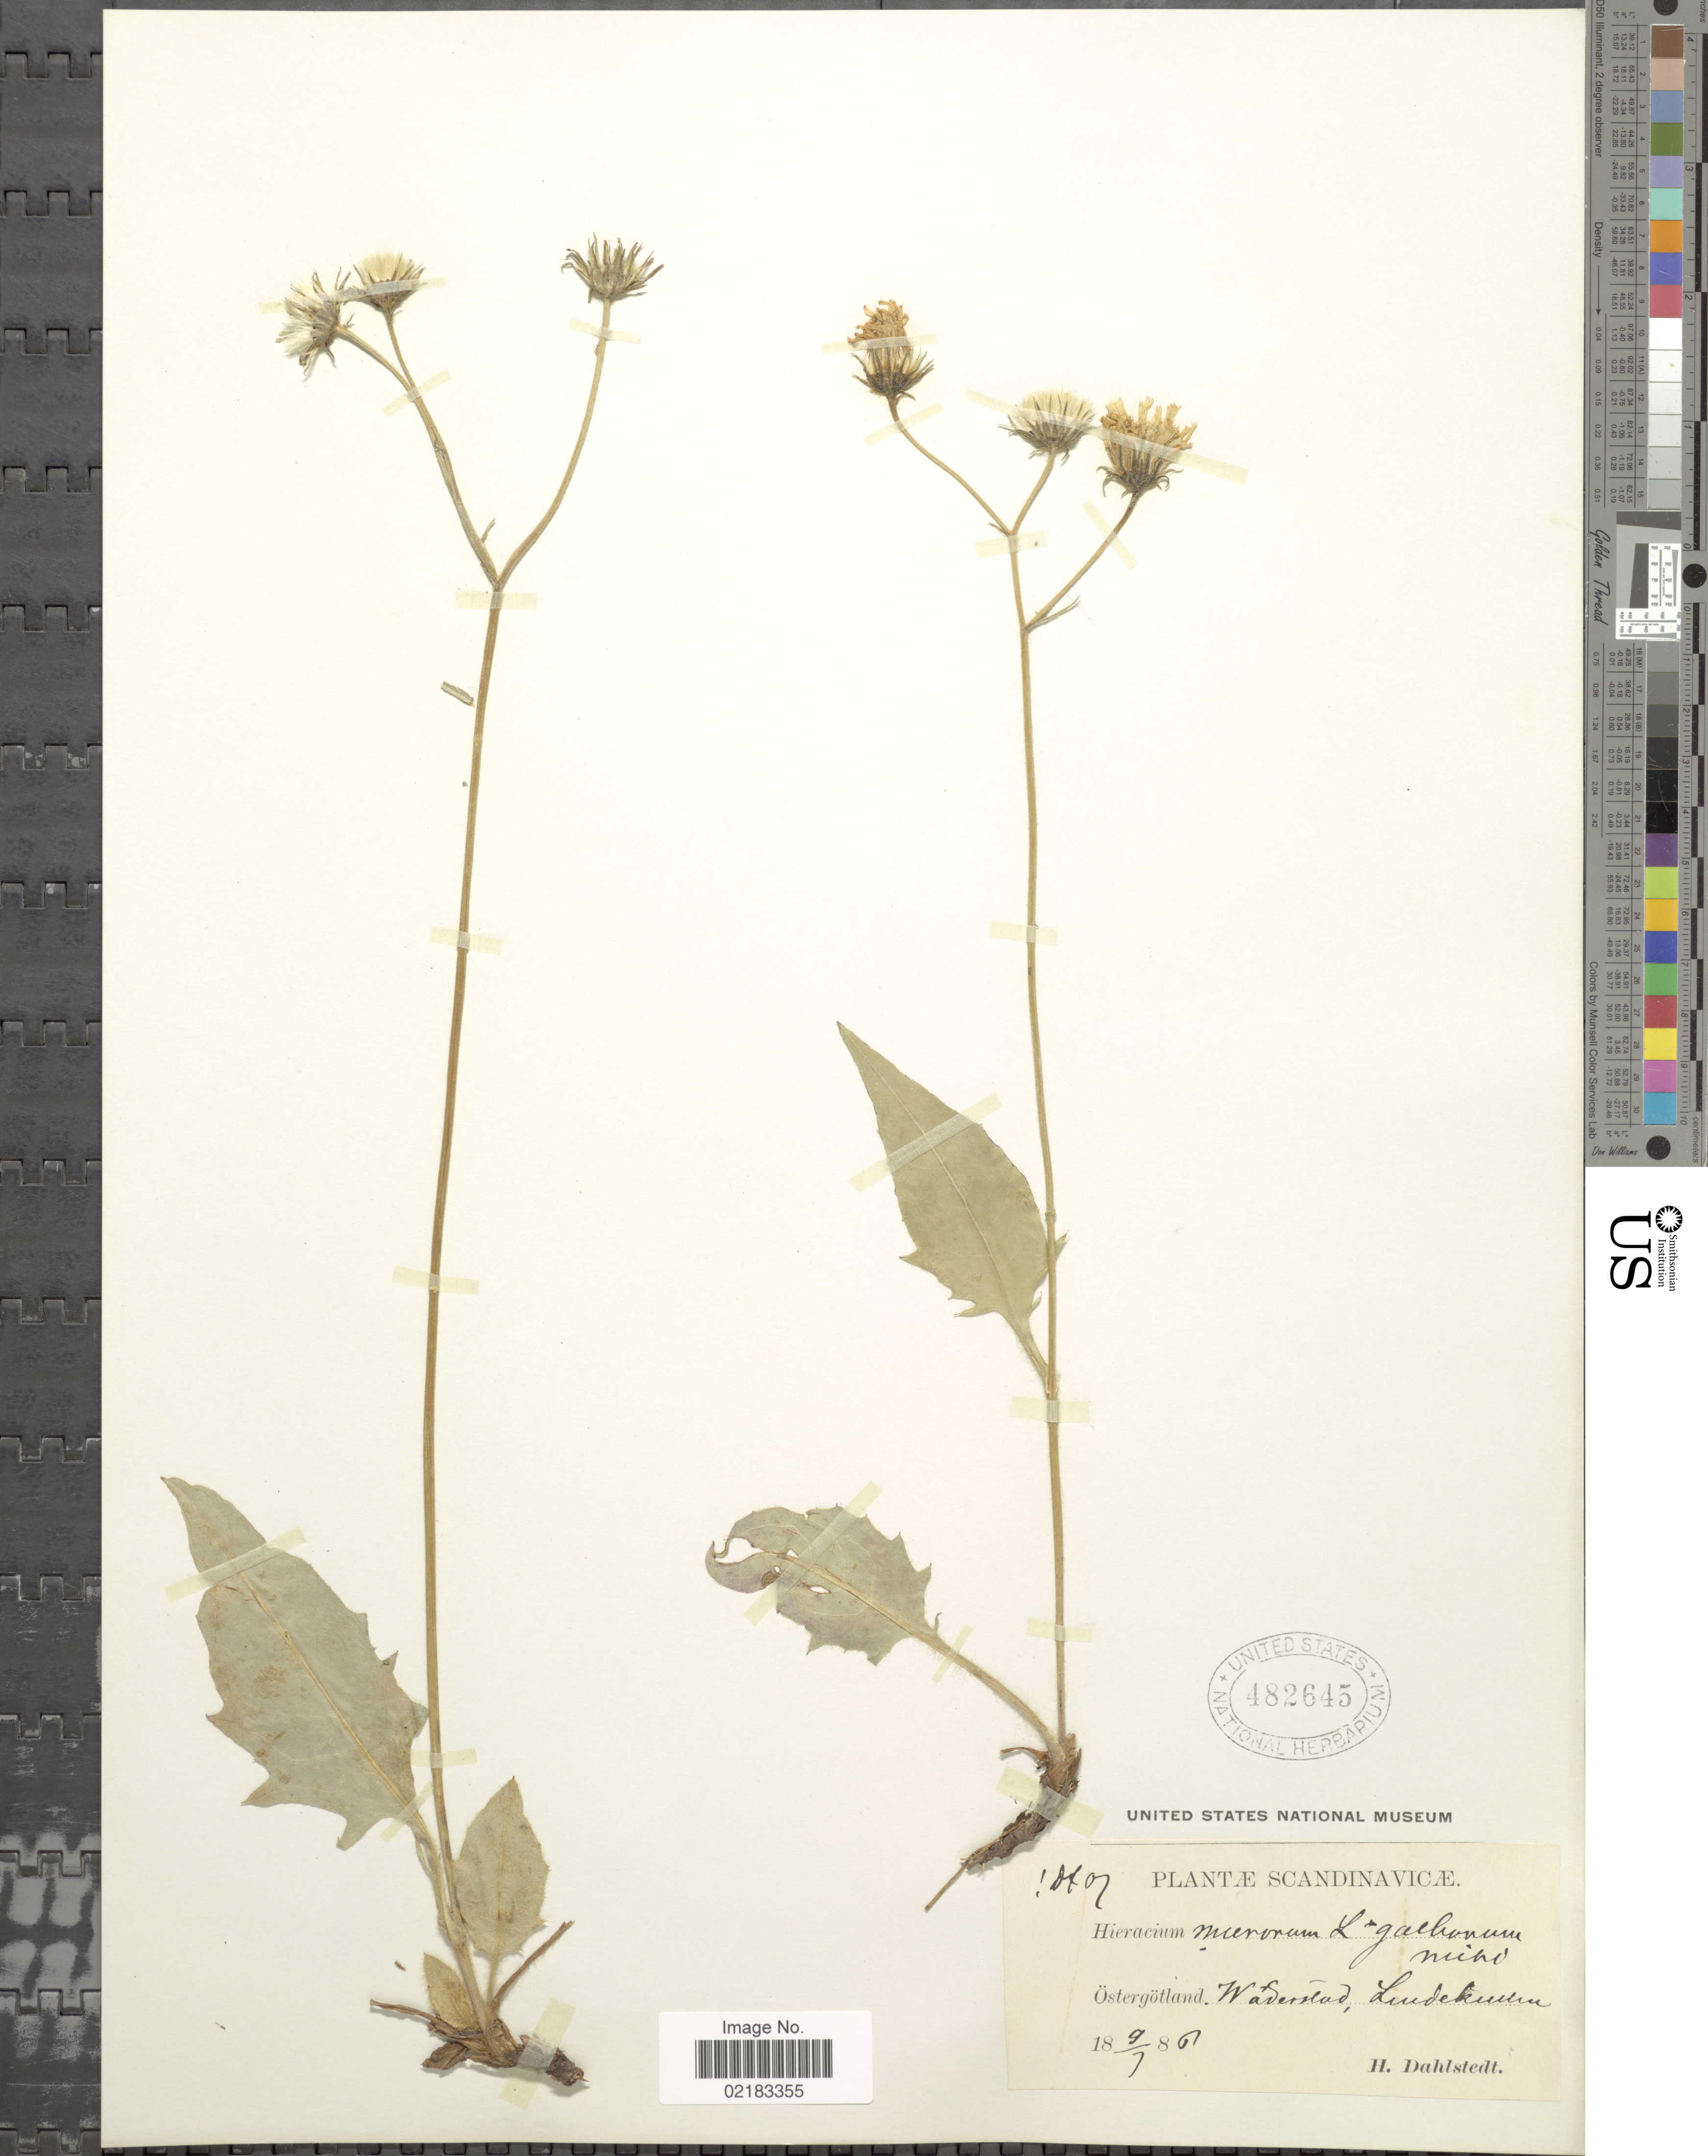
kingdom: Plantae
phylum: Tracheophyta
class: Magnoliopsida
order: Asterales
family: Asteraceae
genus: Hieracium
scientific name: Hieracium murorum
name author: L.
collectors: H. G. Dahlstedt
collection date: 1886-07-09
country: Sweden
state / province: Östergötland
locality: Väderstad, Lilla Kullen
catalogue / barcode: US 482645